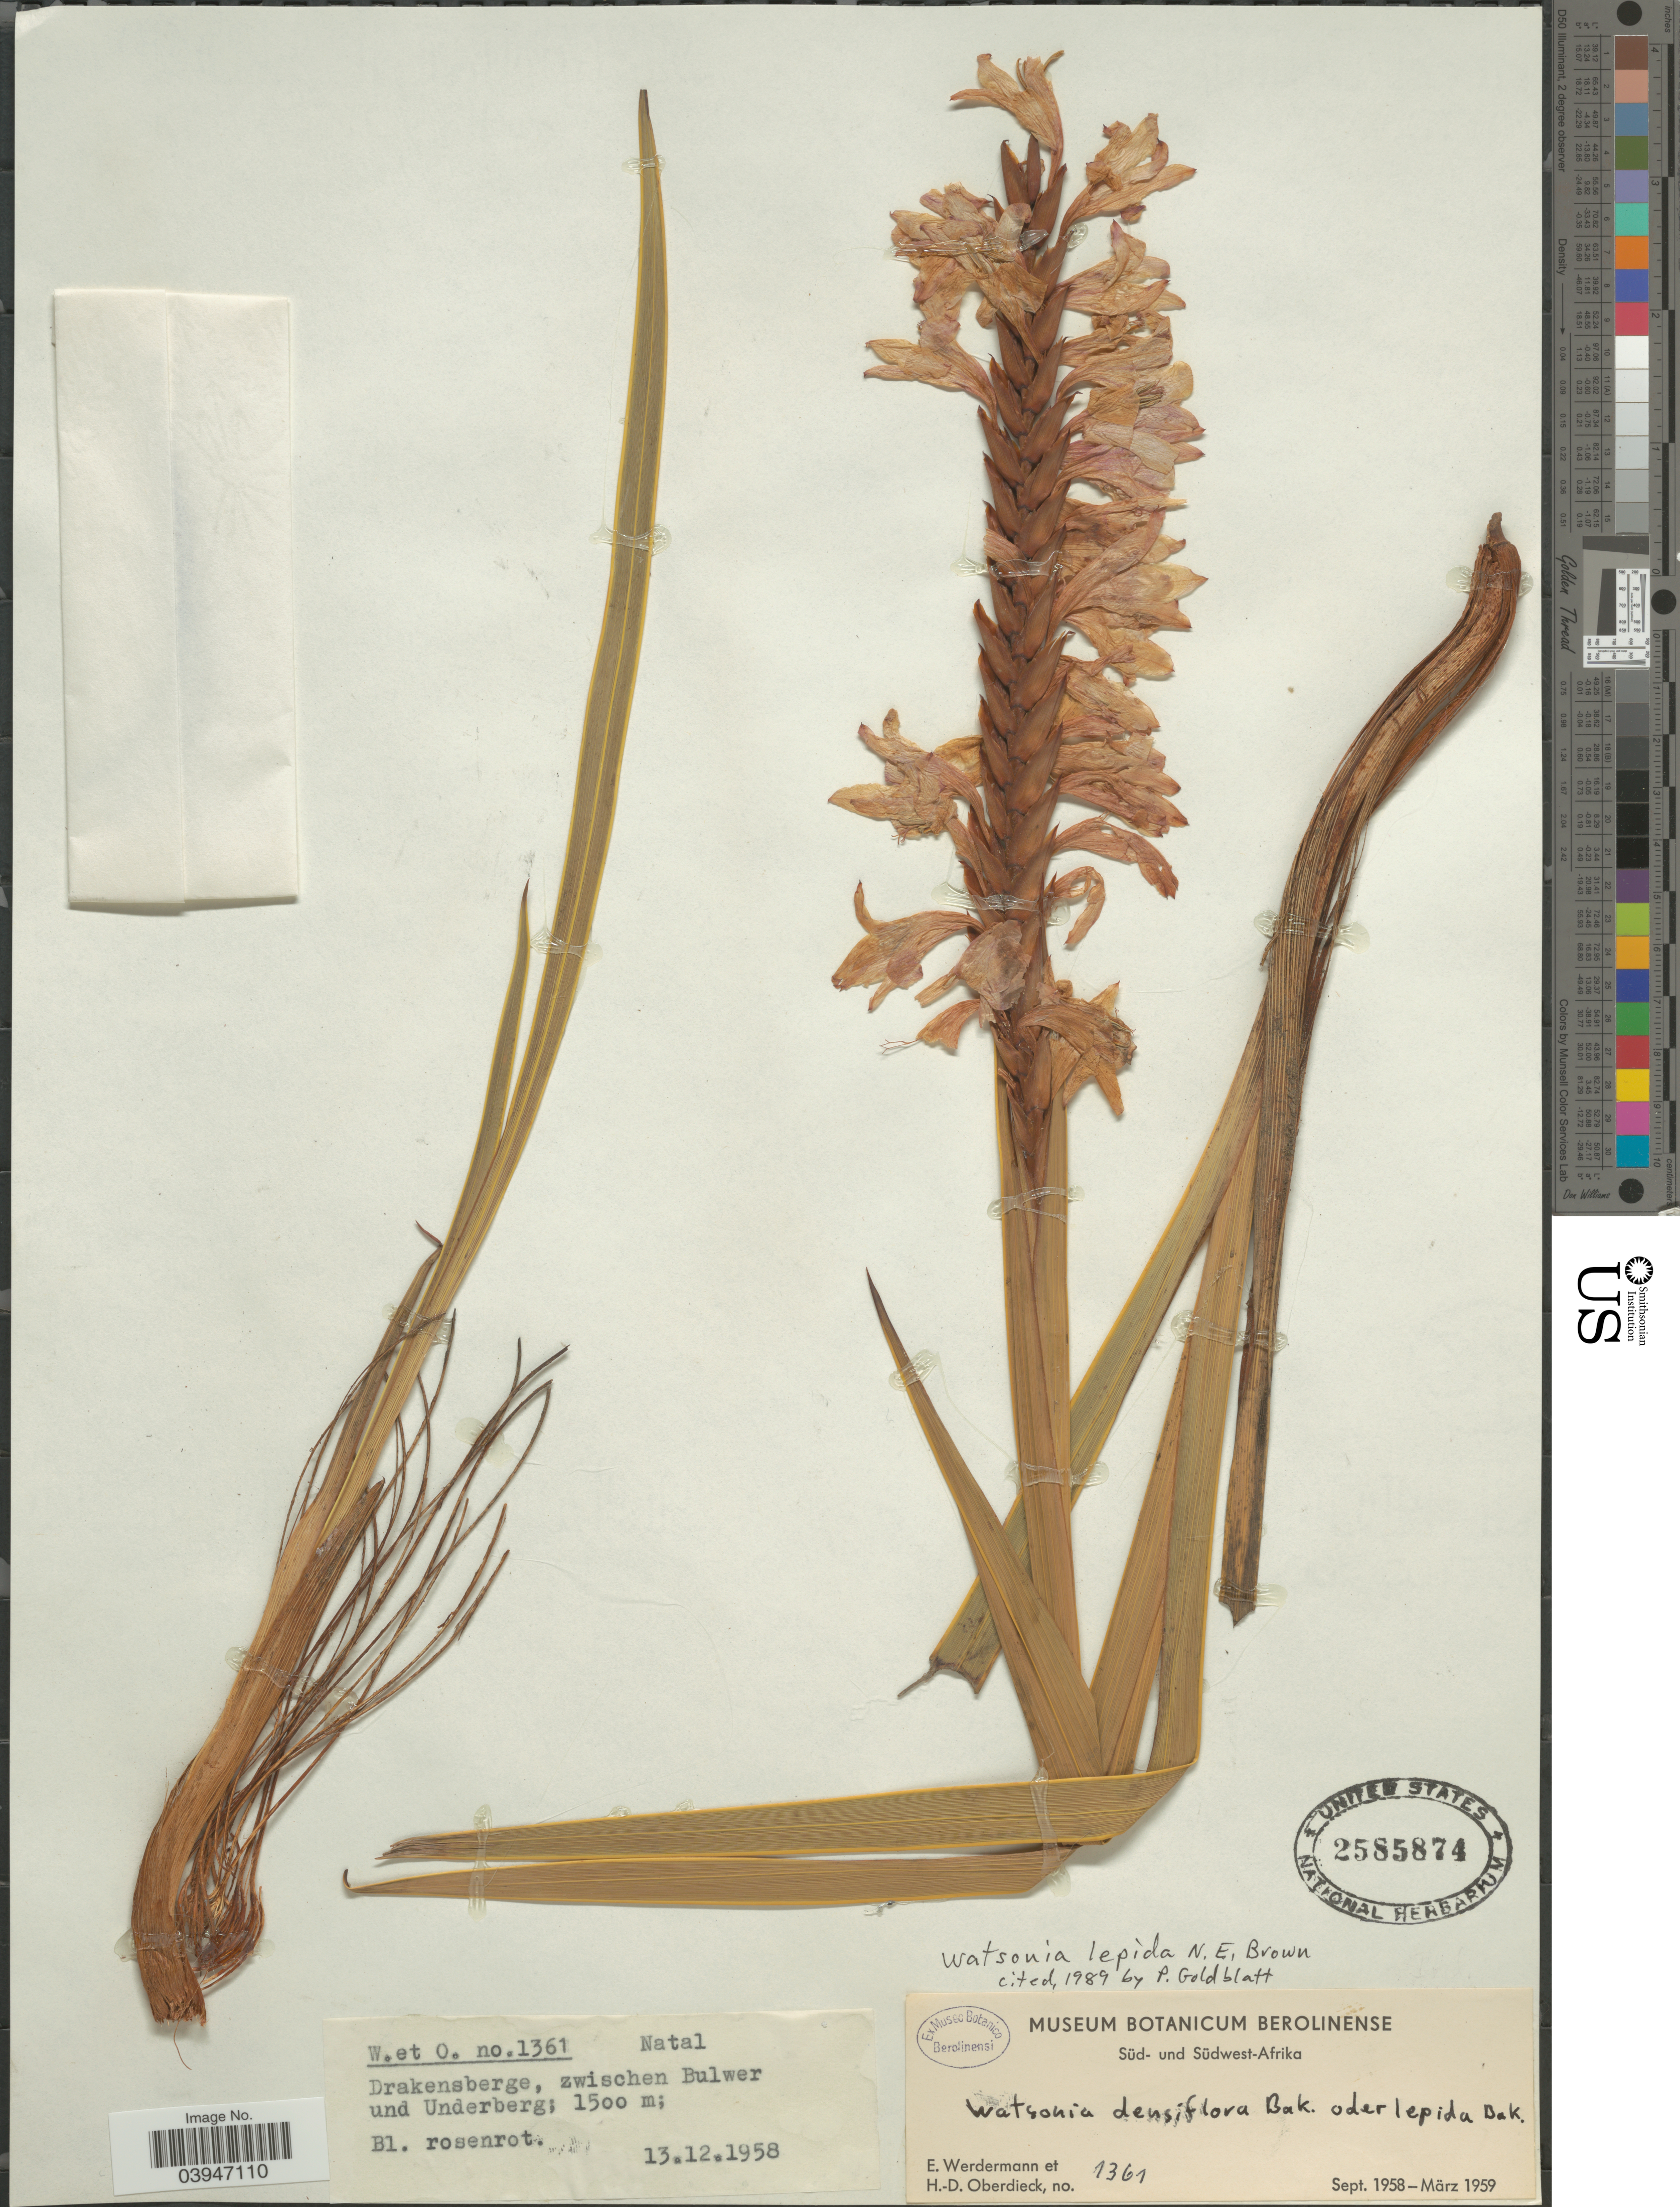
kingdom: Plantae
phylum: Tracheophyta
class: Liliopsida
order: Asparagales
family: Iridaceae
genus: Watsonia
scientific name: Watsonia lepida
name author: N.E. Br.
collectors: E. Werdermann & H. Oberdieck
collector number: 1361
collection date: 1958-12-13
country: South Africa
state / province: KwaZulu-Natal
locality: Natal. Drakensberge, zwischen Bulwer und Underberg.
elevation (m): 1500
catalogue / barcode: US 2585874